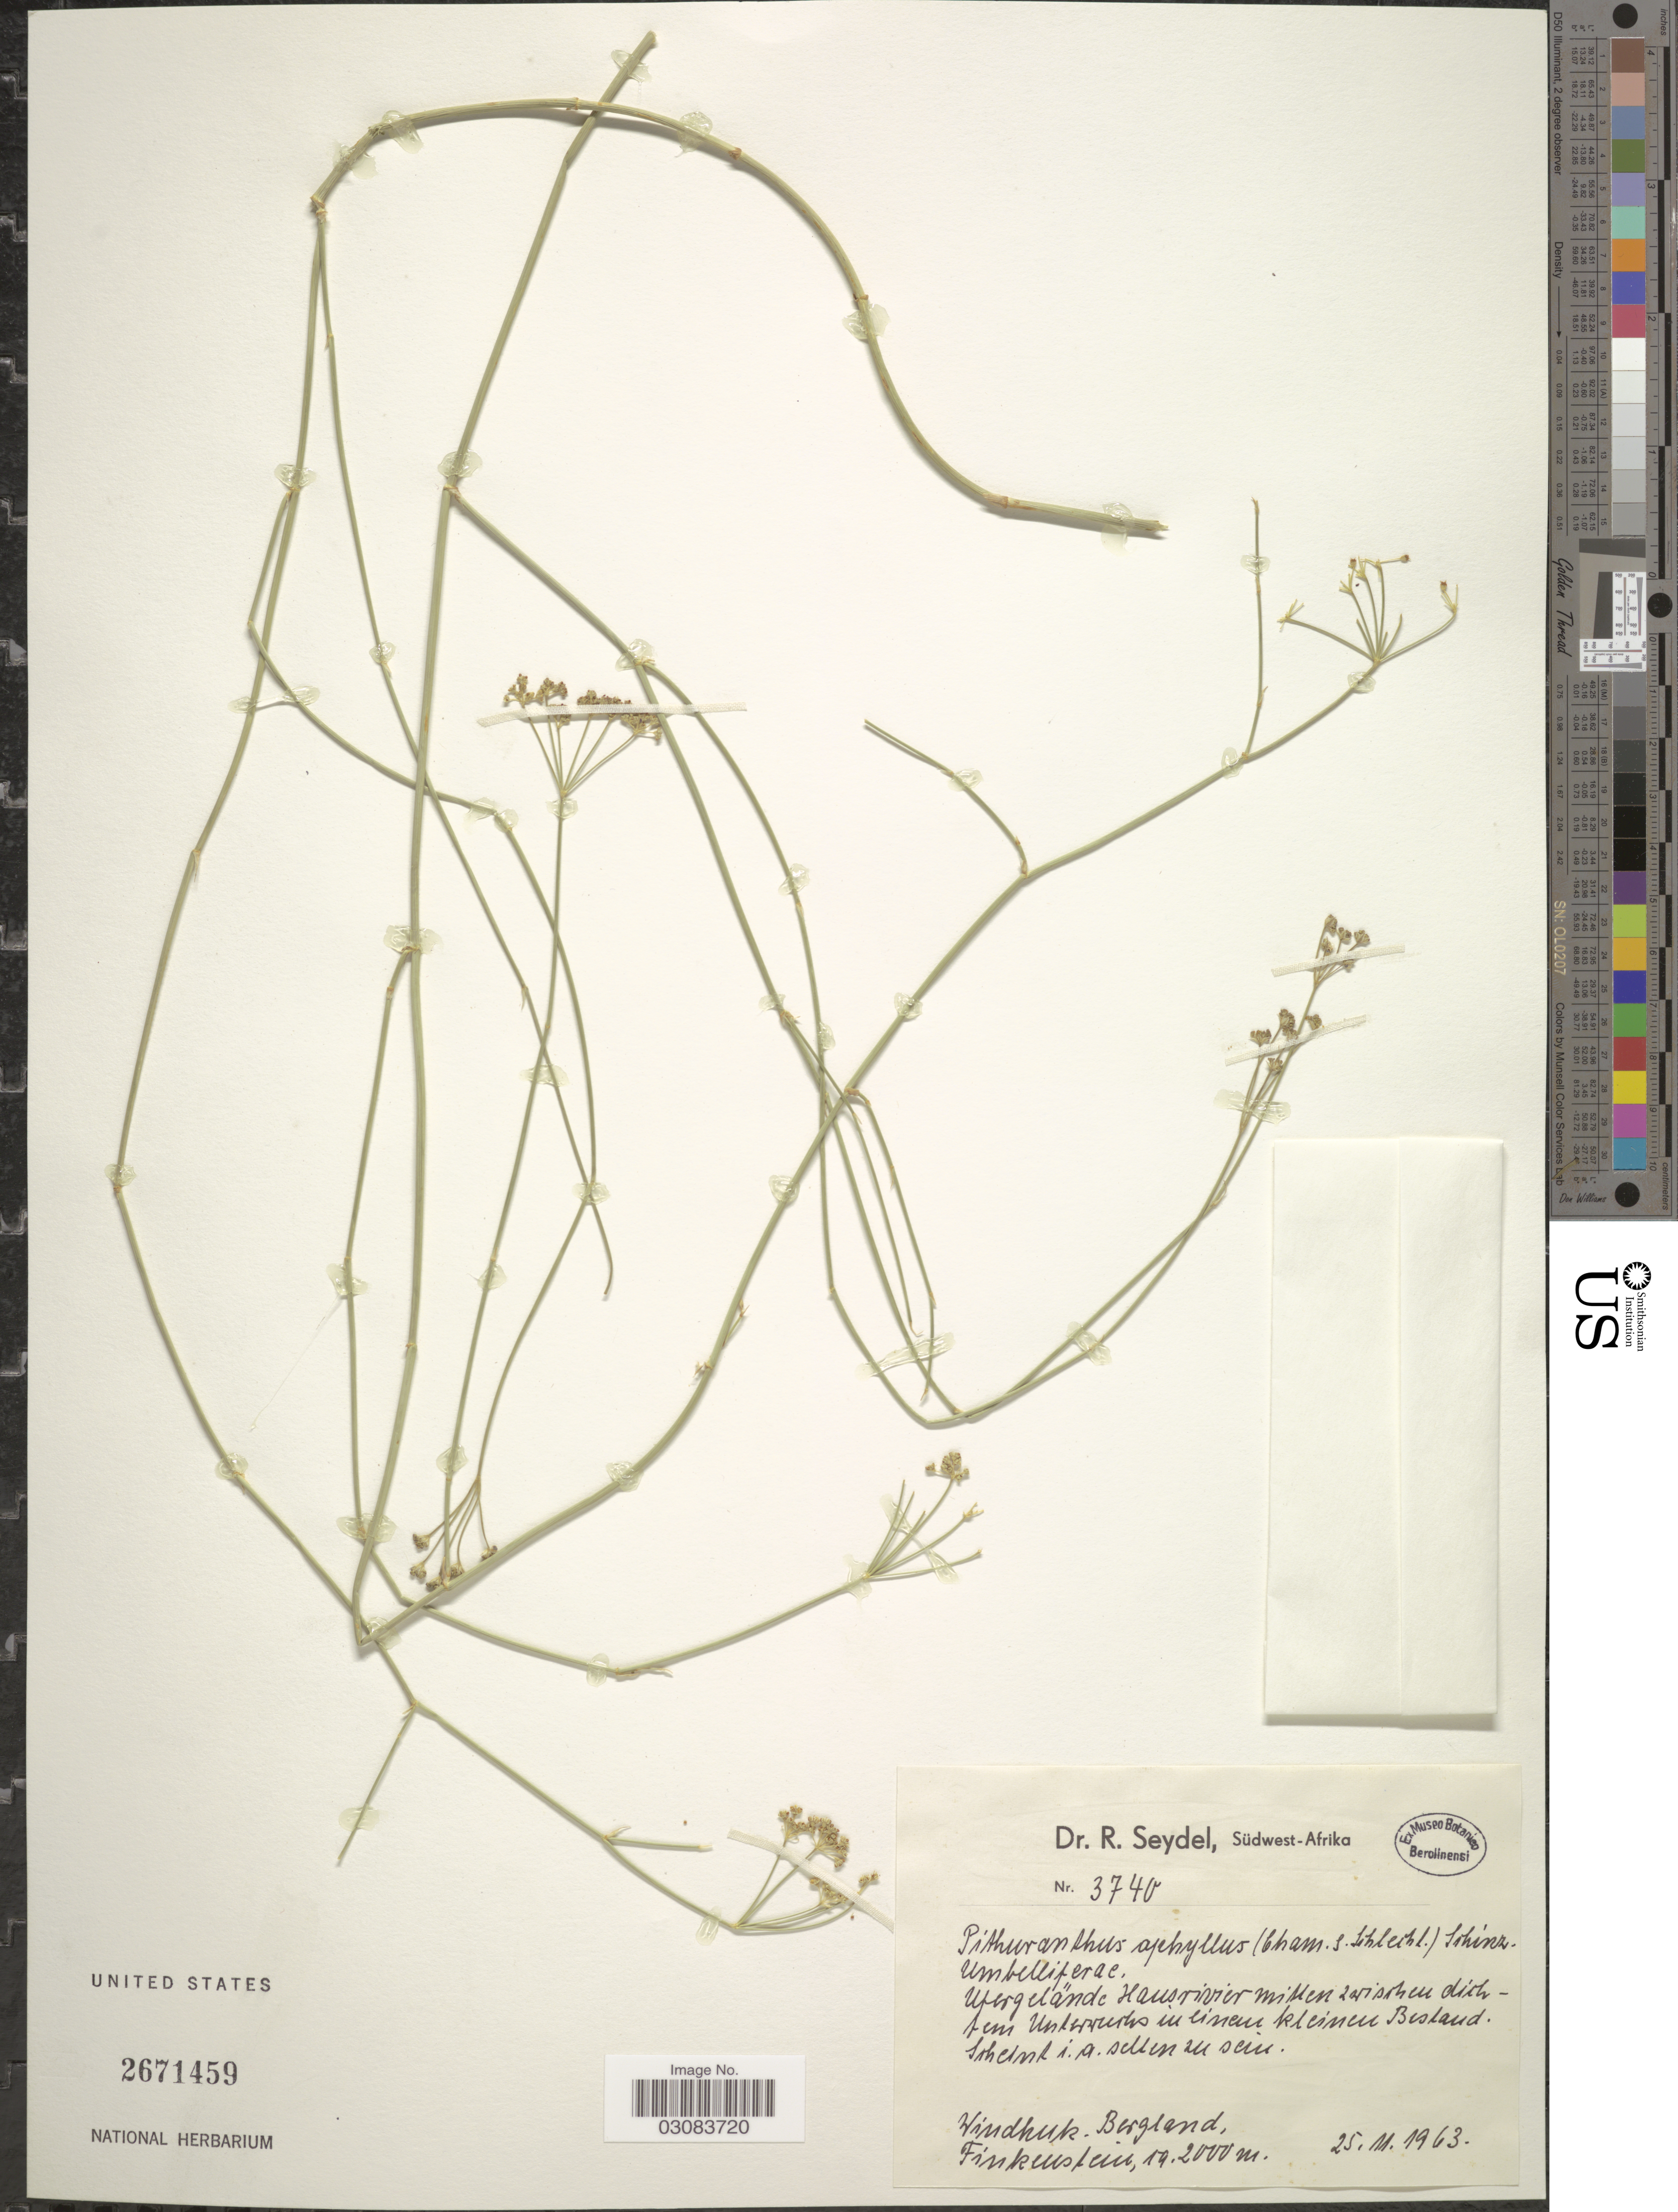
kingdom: Plantae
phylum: Tracheophyta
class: Magnoliopsida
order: Apiales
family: Apiaceae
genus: Deverra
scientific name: Deverra denudata subsp. aphylla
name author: (Cham. & Schltdl.) Pfisterer & Podlech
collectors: R. Seydel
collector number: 3740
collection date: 1963-11-25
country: Namibia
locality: Südwest-Afrika. Windhuk, Bergland, Finkenstein.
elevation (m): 2000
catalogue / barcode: US 2671459